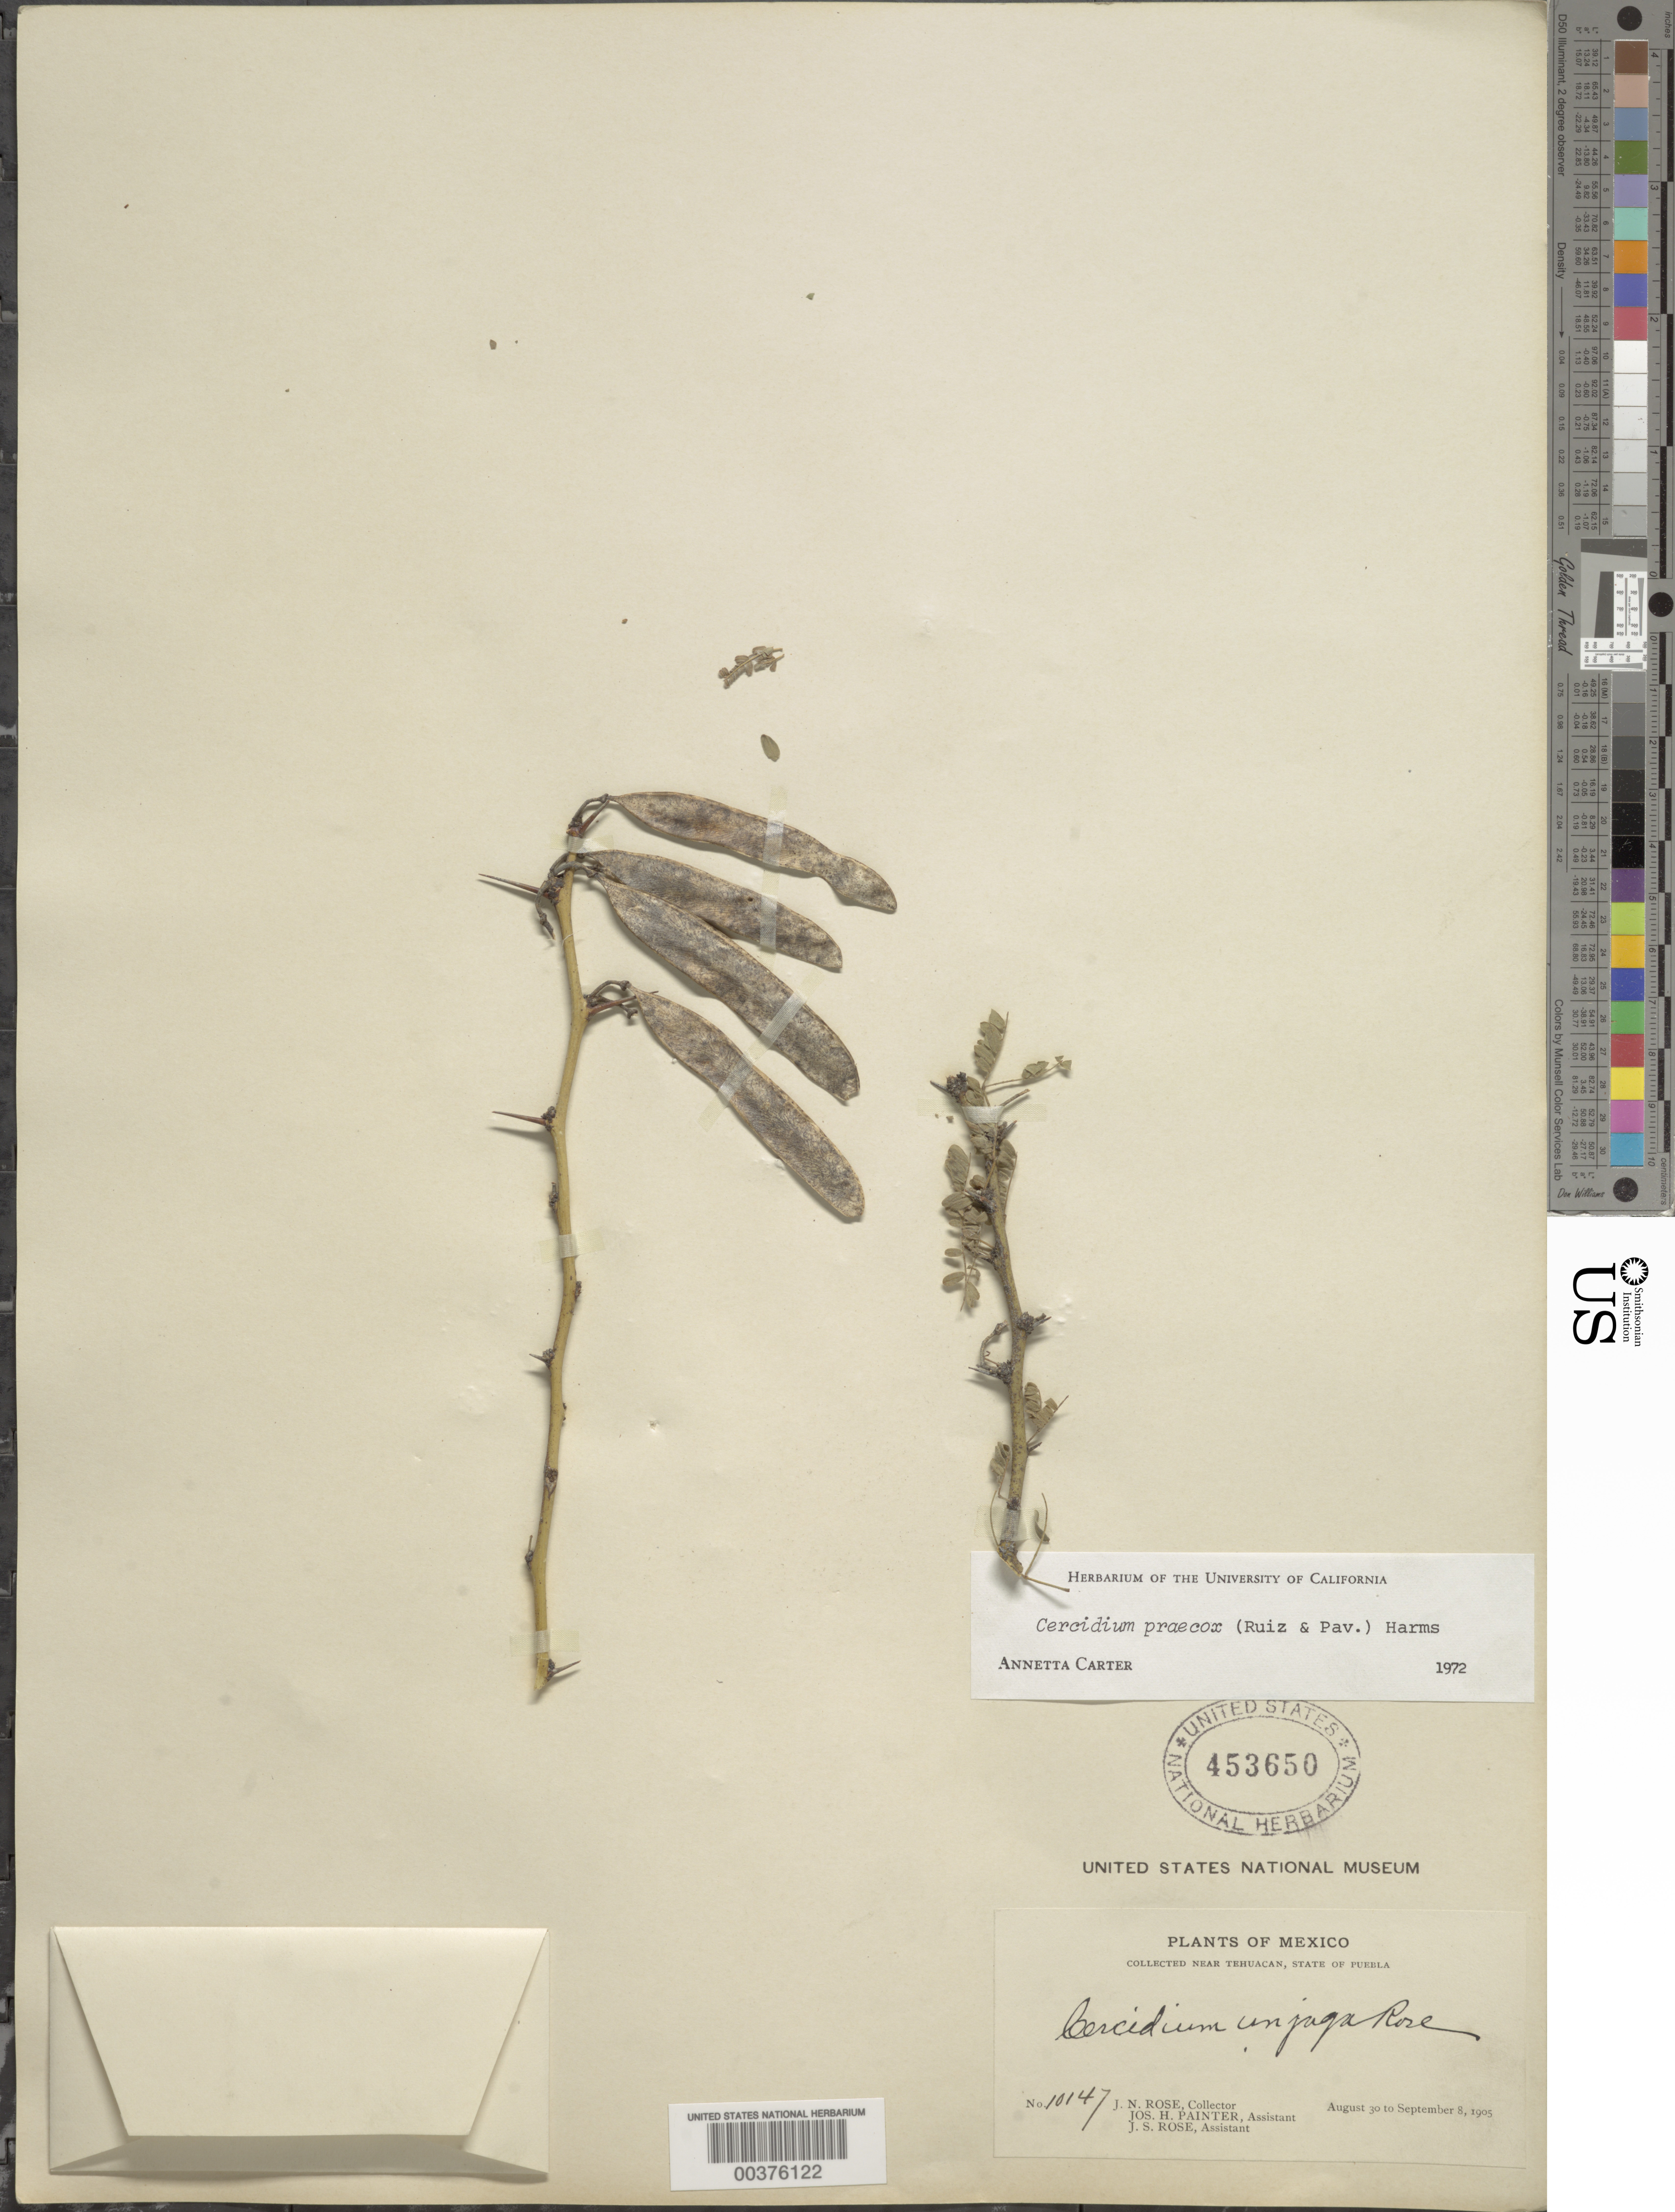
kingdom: Plantae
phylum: Tracheophyta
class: Magnoliopsida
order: Fabales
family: Fabaceae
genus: Parkinsonia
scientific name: Parkinsonia praecox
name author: (Ruiz & Pav.) J.E. Hawkins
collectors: J. N. Rose, J. H. Painter & J. S. Rose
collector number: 10147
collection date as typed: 30 Aug 1905 to 08 Sep 1905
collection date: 1905-08-30/1905-09-08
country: Mexico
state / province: Puebla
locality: Near Tehuacan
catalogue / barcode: US 453650